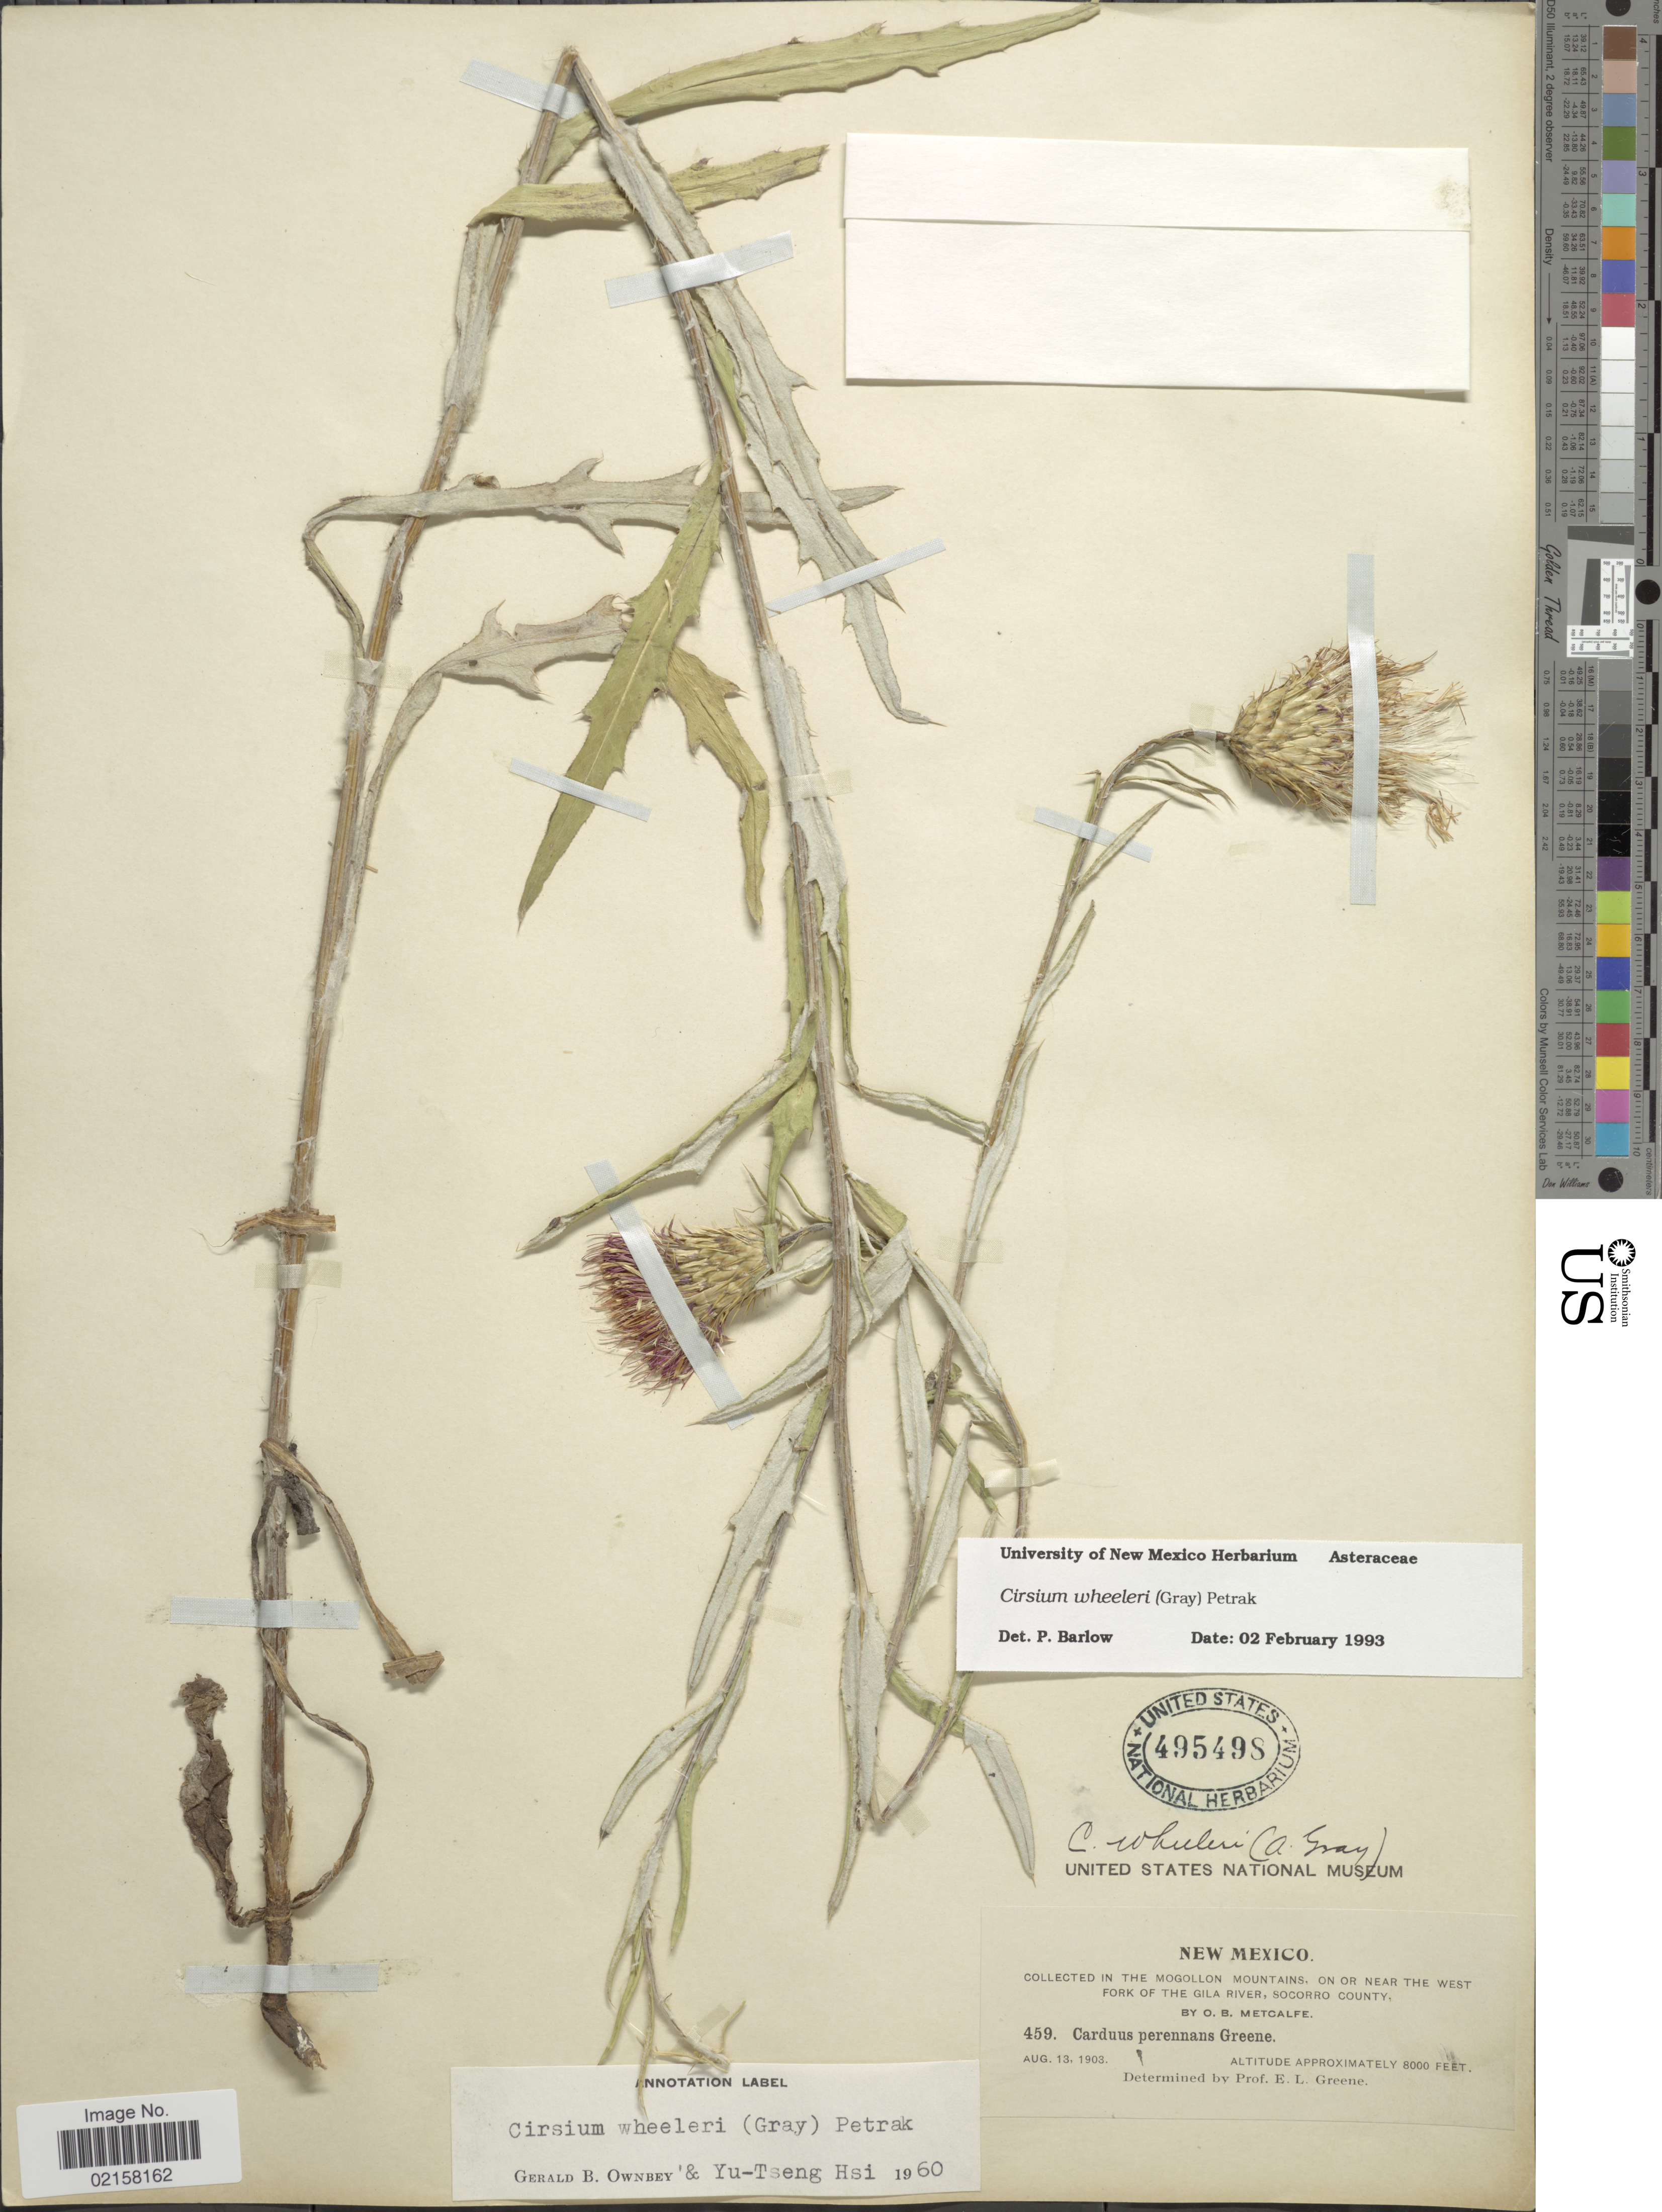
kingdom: Plantae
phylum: Tracheophyta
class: Magnoliopsida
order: Asterales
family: Asteraceae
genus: Cirsium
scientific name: Cirsium wheeleri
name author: (A. Gray) Petr.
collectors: O. B. Metcalfe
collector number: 459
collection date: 1903-08-13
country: United States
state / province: New Mexico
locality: In the Mogollon Mountains, on or near the West Fork of the Gila River, Socorro County.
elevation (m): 2438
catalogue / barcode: US 495498